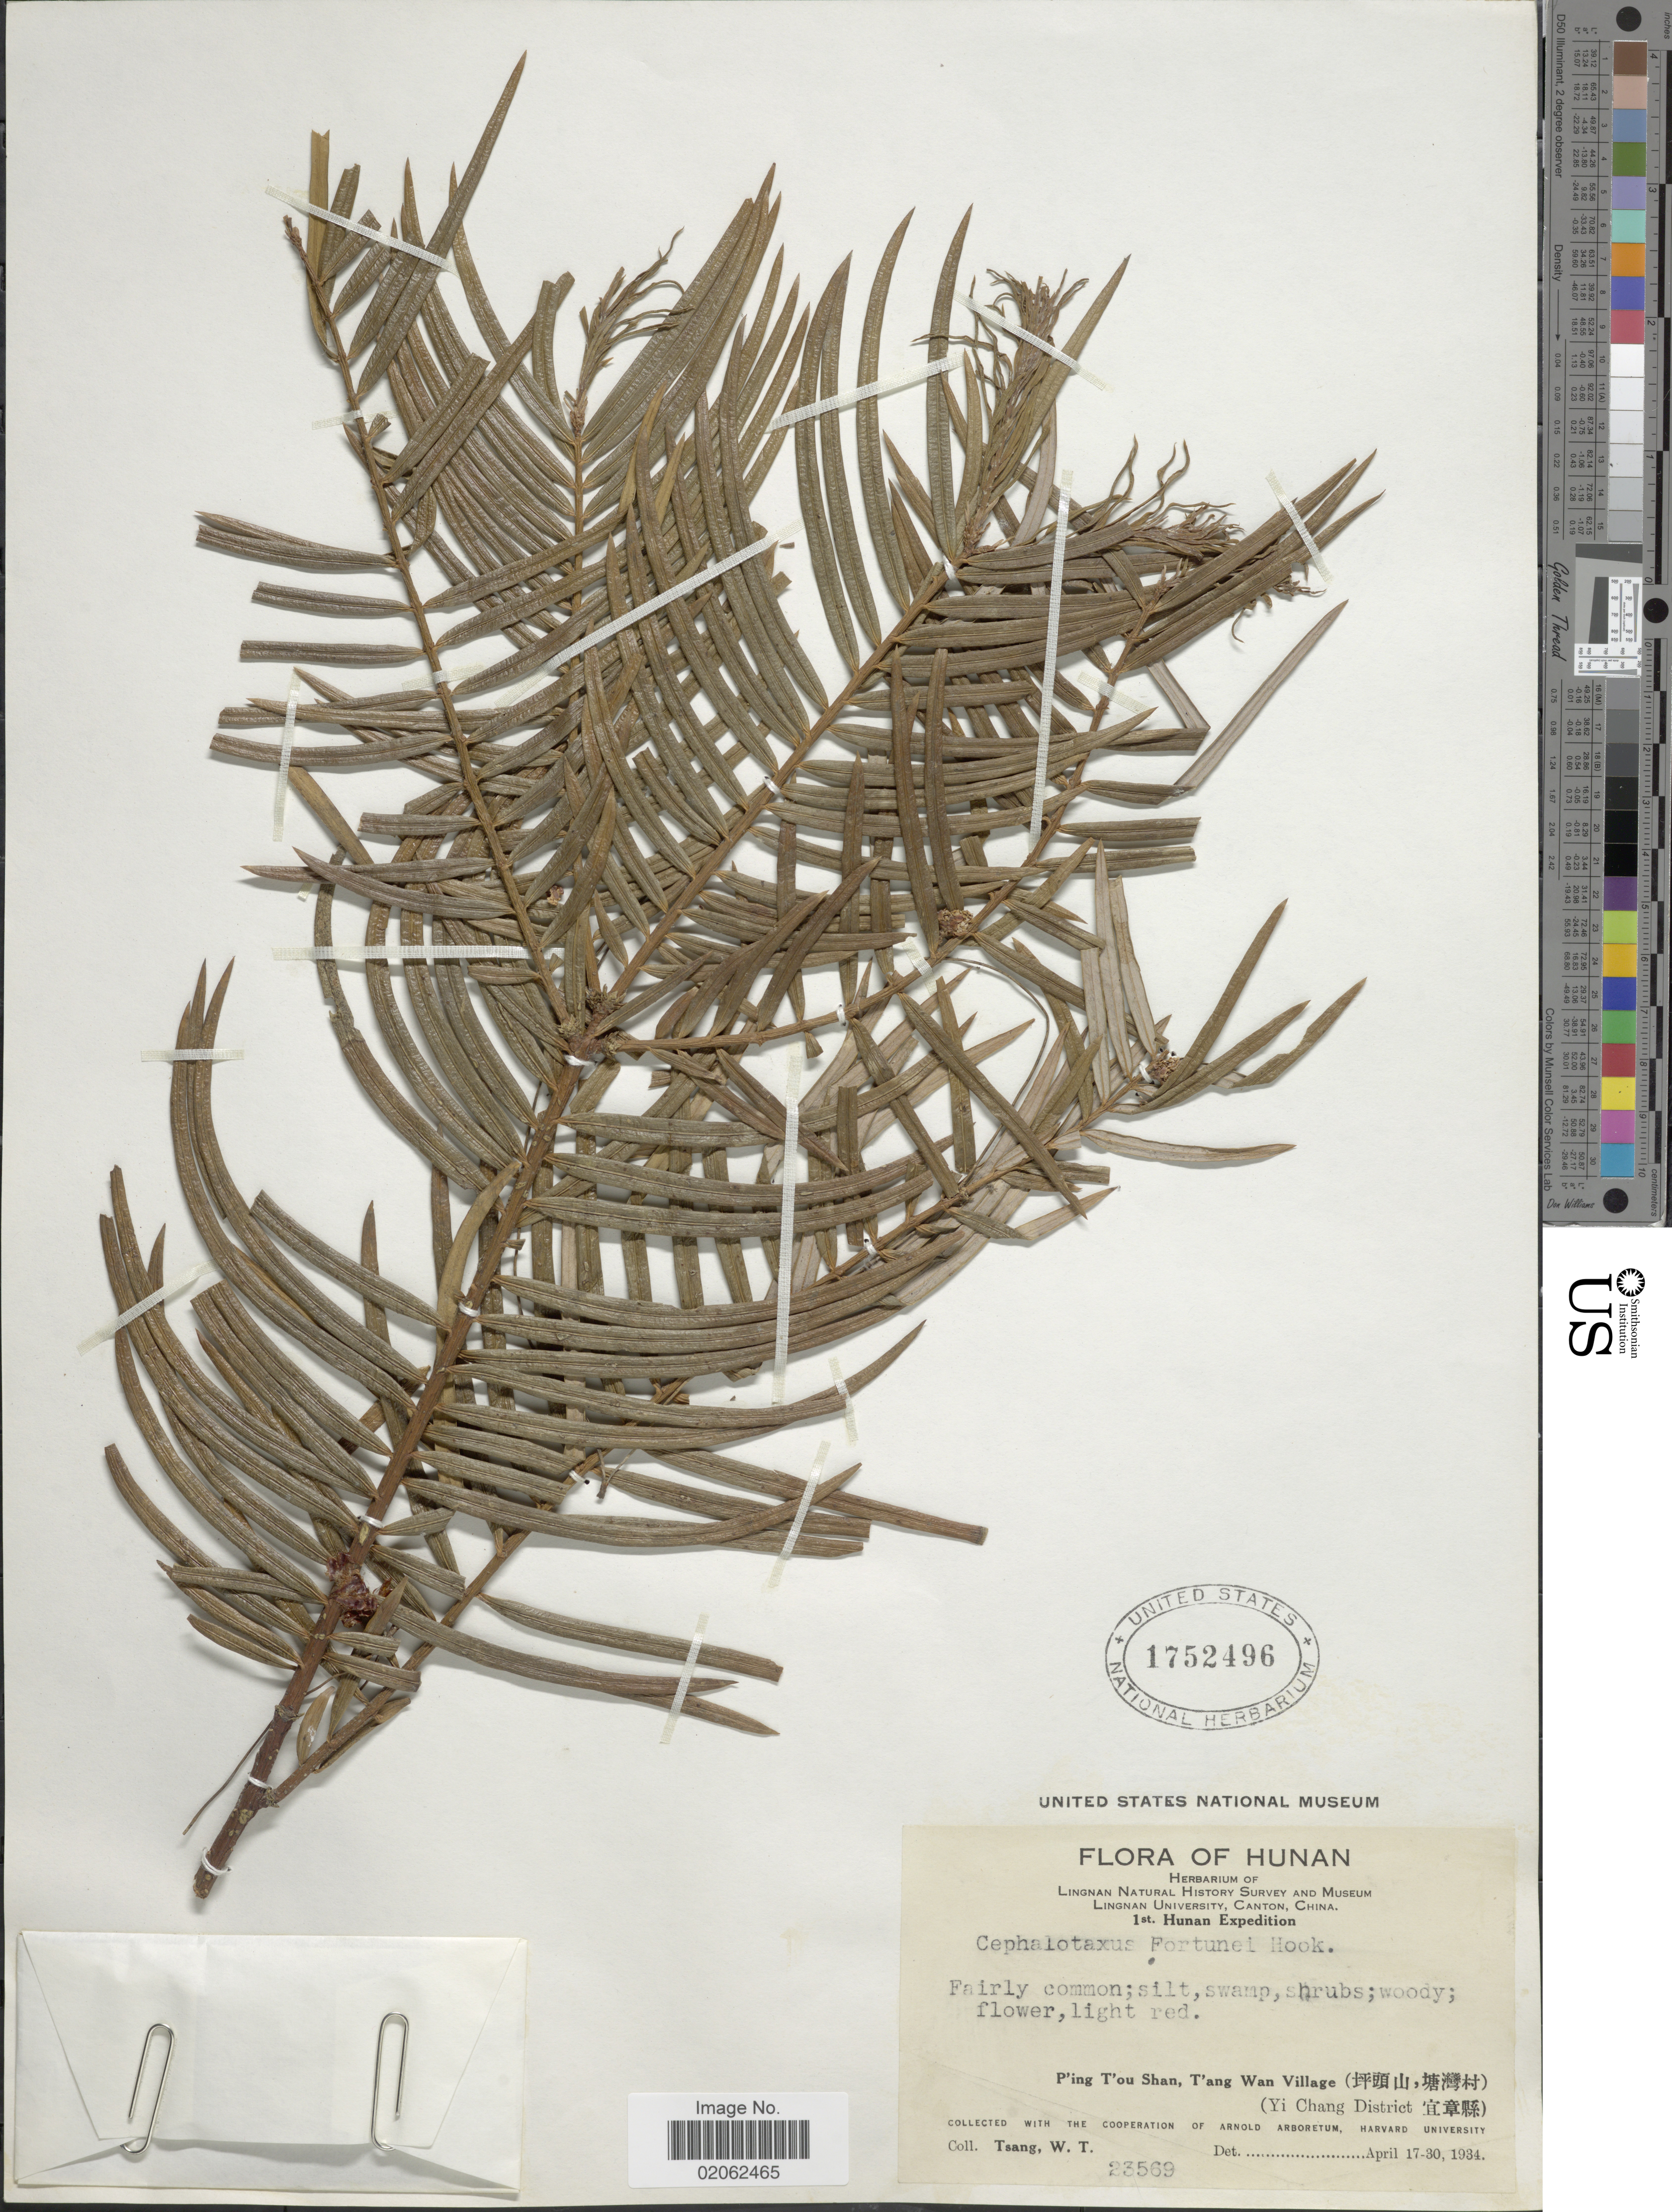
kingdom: Plantae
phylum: Tracheophyta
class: Pinopsida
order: Pinales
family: Cephalotaxaceae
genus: Cephalotaxus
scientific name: Cephalotaxus fortunei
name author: Hook.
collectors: W. T. Tsang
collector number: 23569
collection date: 1934-04-17/1934-04-30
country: China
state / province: Hunan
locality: Hunan. P'ing T'ou Shan, T'ang Wan Village (Yi Chang District)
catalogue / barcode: US 1752496